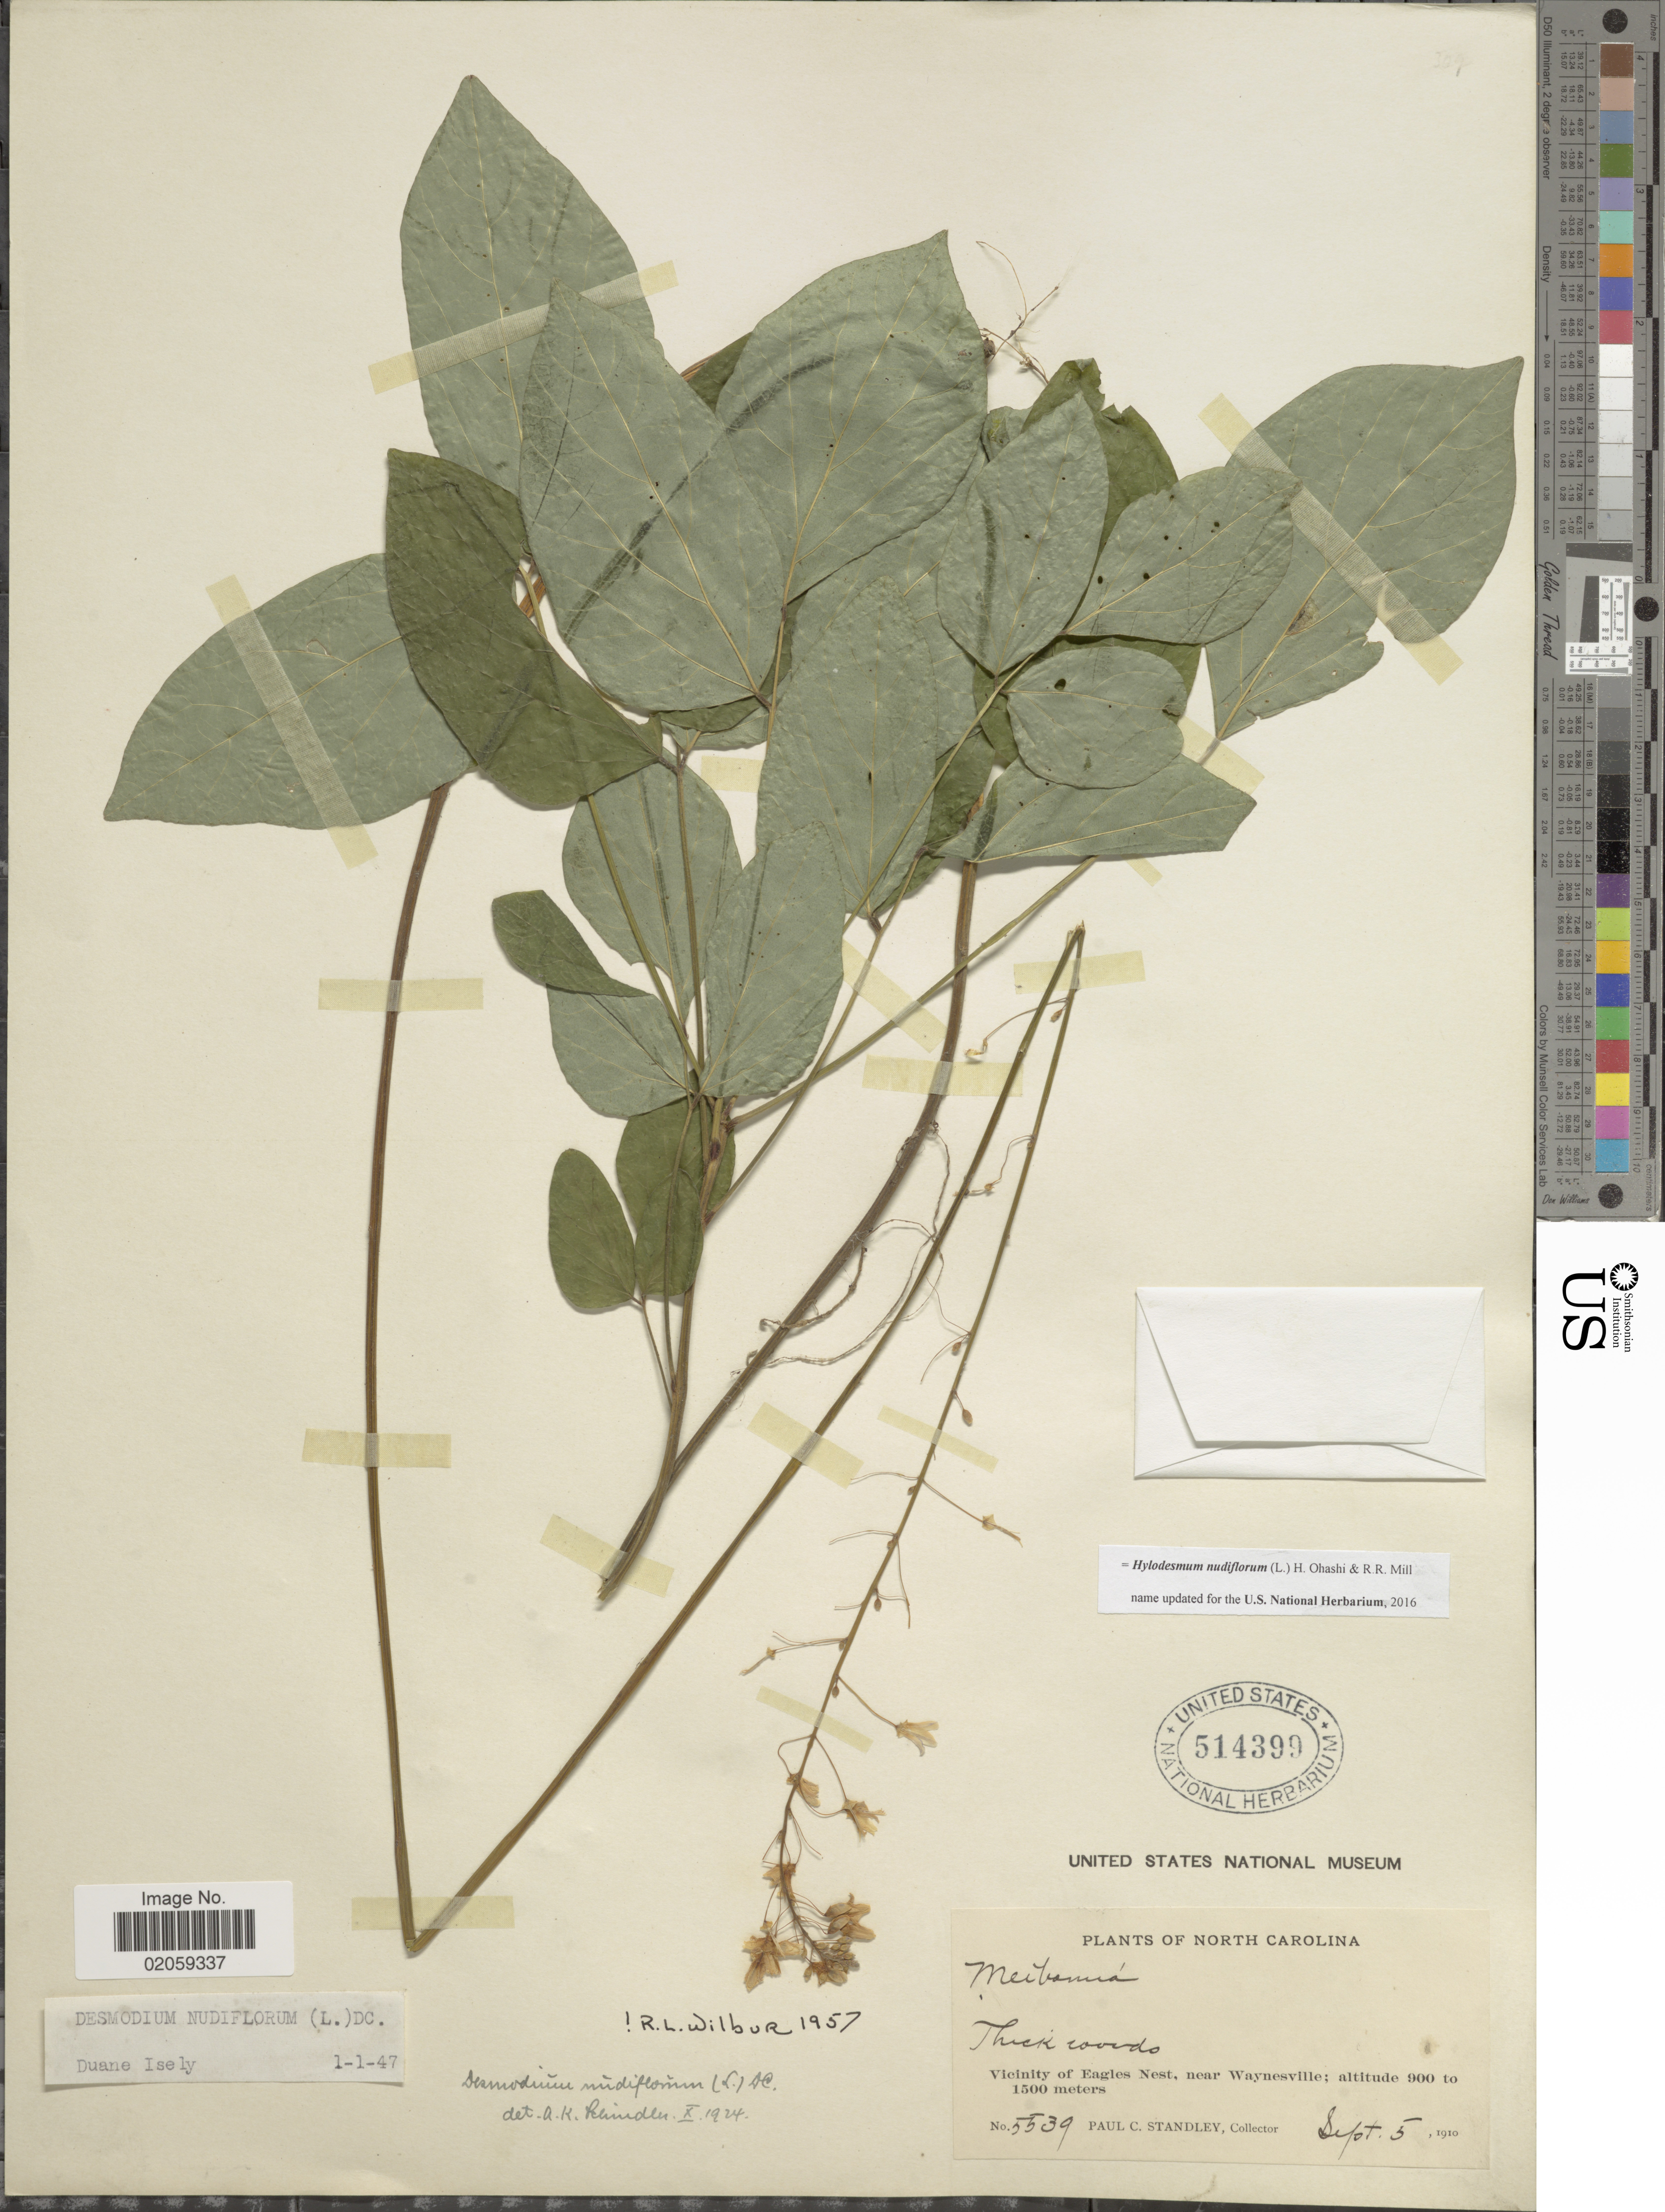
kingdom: Plantae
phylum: Tracheophyta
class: Magnoliopsida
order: Fabales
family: Fabaceae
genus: Hylodesmum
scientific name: Hylodesmum nudiflorum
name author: (L.) H. Ohashi & R.R. Mill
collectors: P. C. Standley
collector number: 5539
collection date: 1910-09-05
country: United States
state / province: North Carolina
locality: Vicinity of Eagles Nest, near Waynesville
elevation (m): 900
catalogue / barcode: US 514399